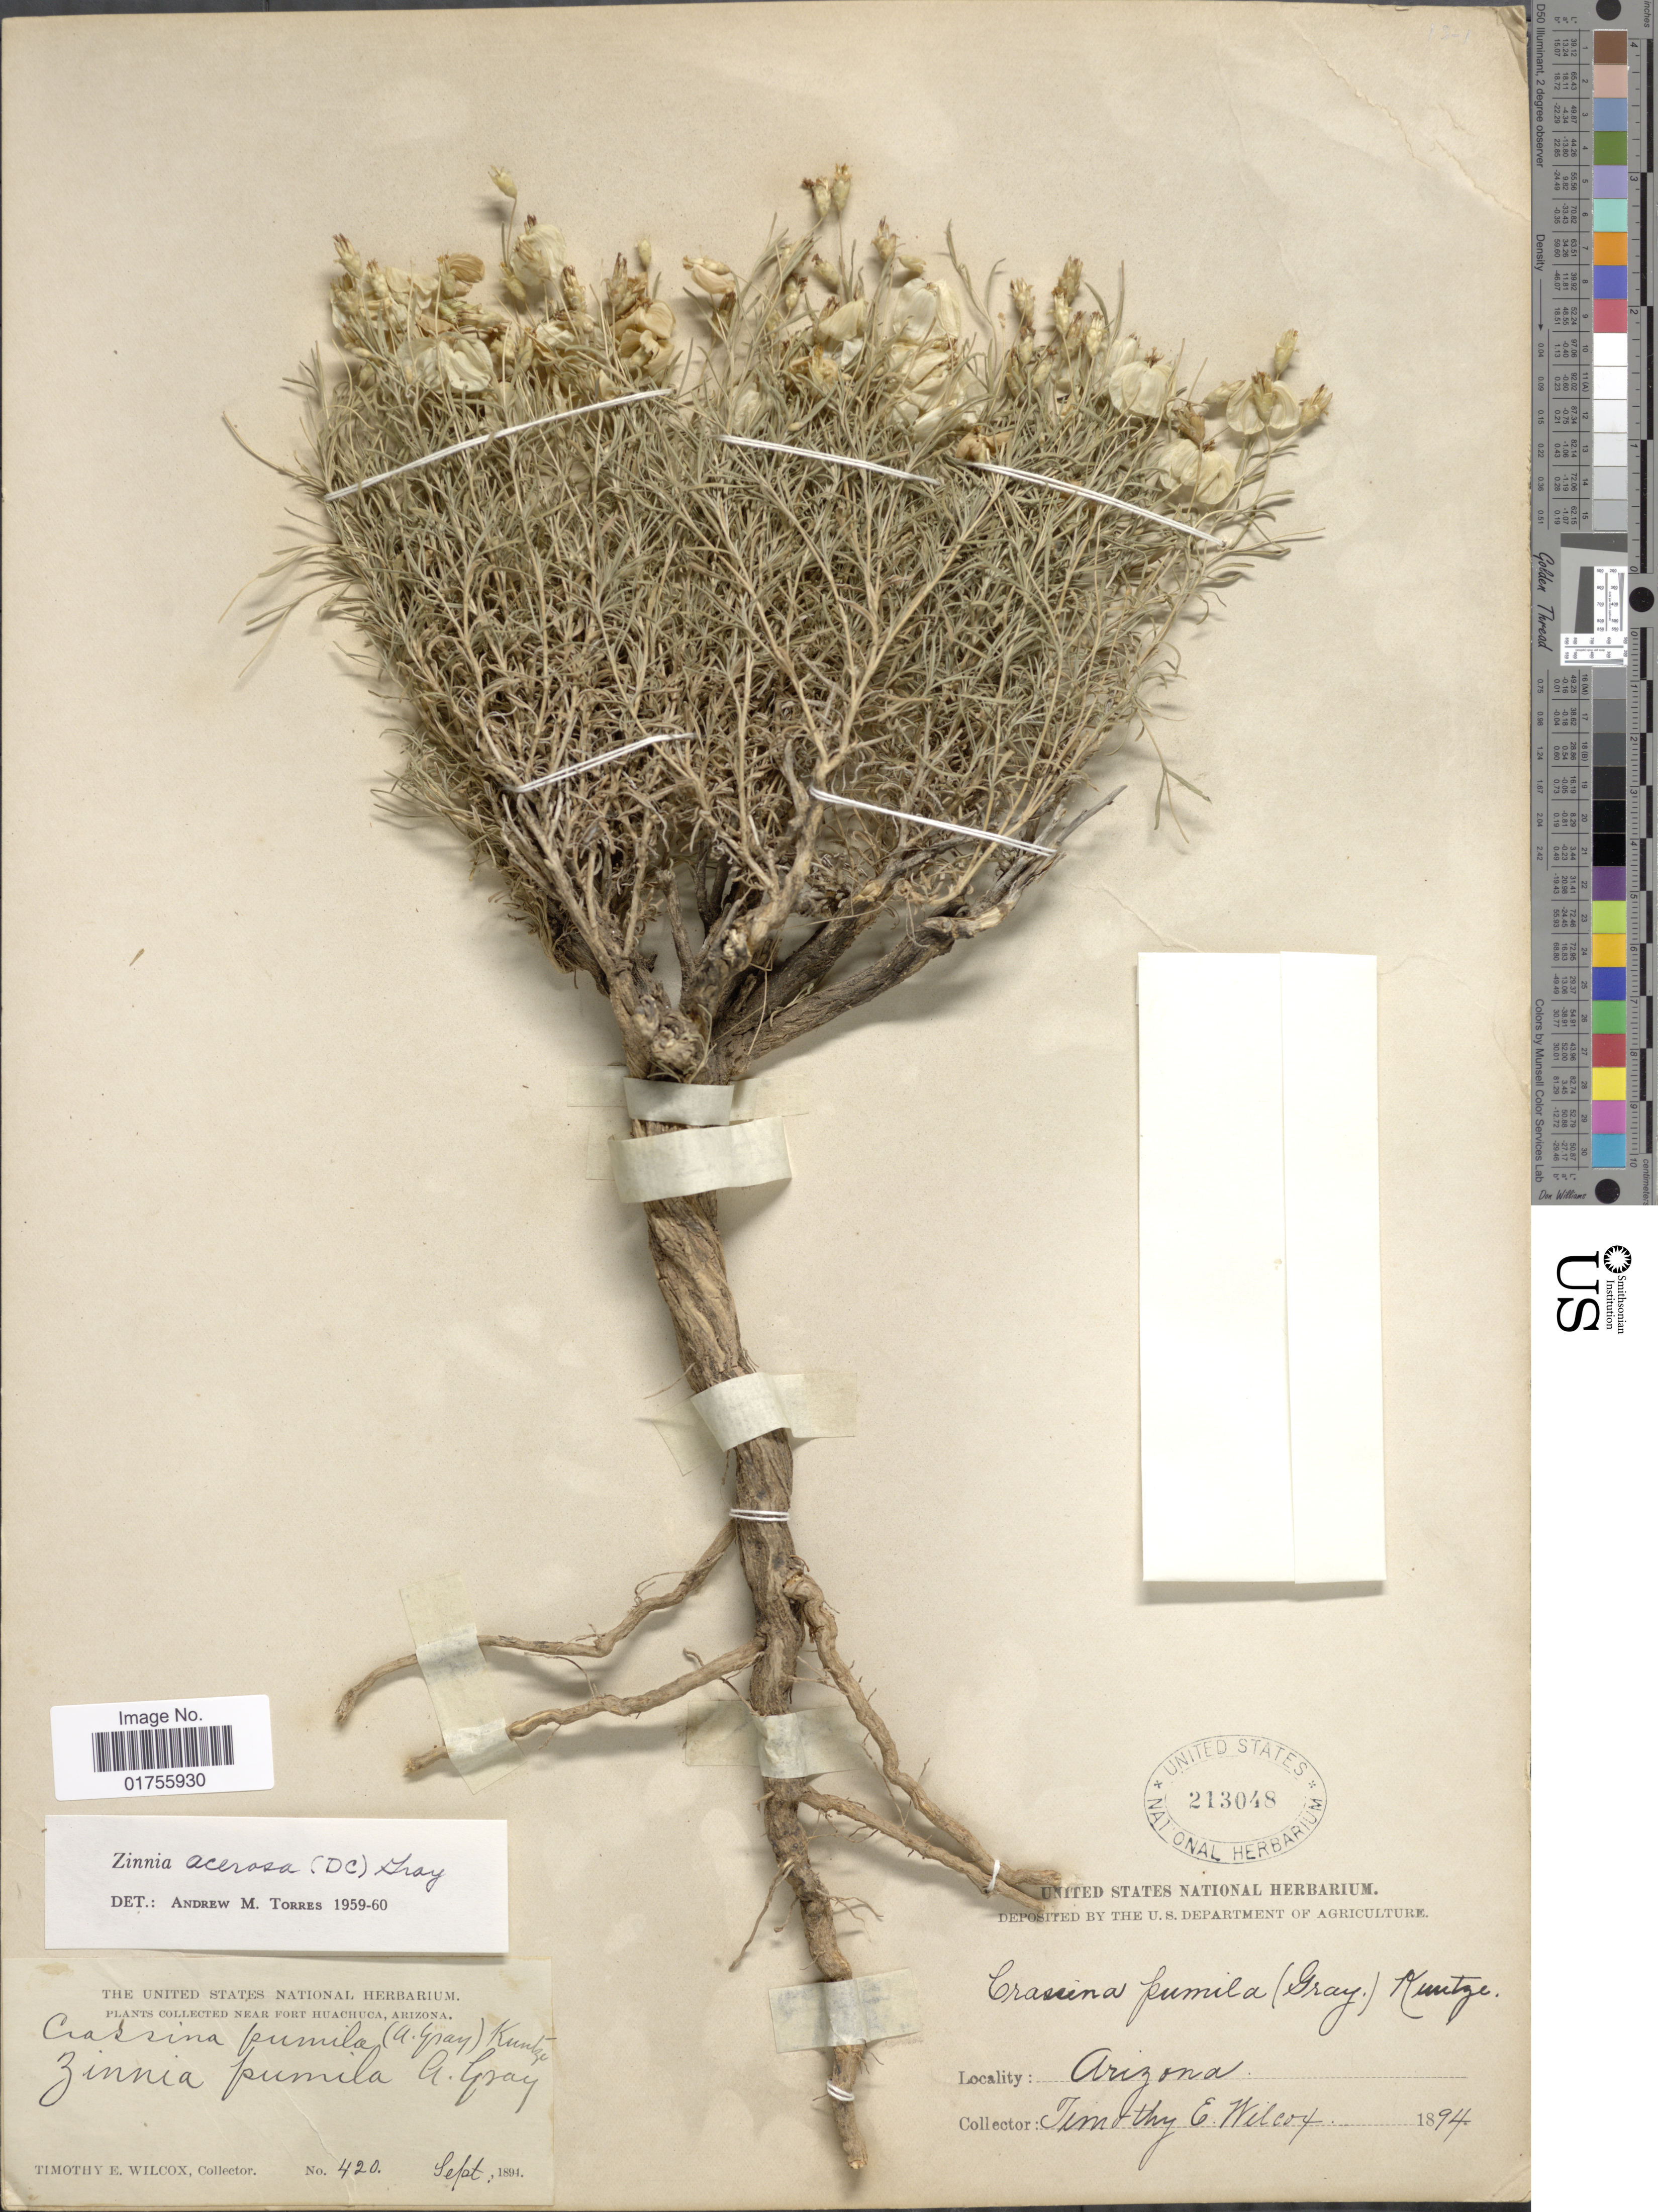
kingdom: Plantae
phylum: Tracheophyta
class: Magnoliopsida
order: Asterales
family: Asteraceae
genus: Zinnia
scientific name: Zinnia acerosa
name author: (DC.) A. Gray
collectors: T. E. Wilcox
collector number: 420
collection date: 1894-09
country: United States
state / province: Arizona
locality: Near Fort Huachuca, Arizona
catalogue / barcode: US 213048